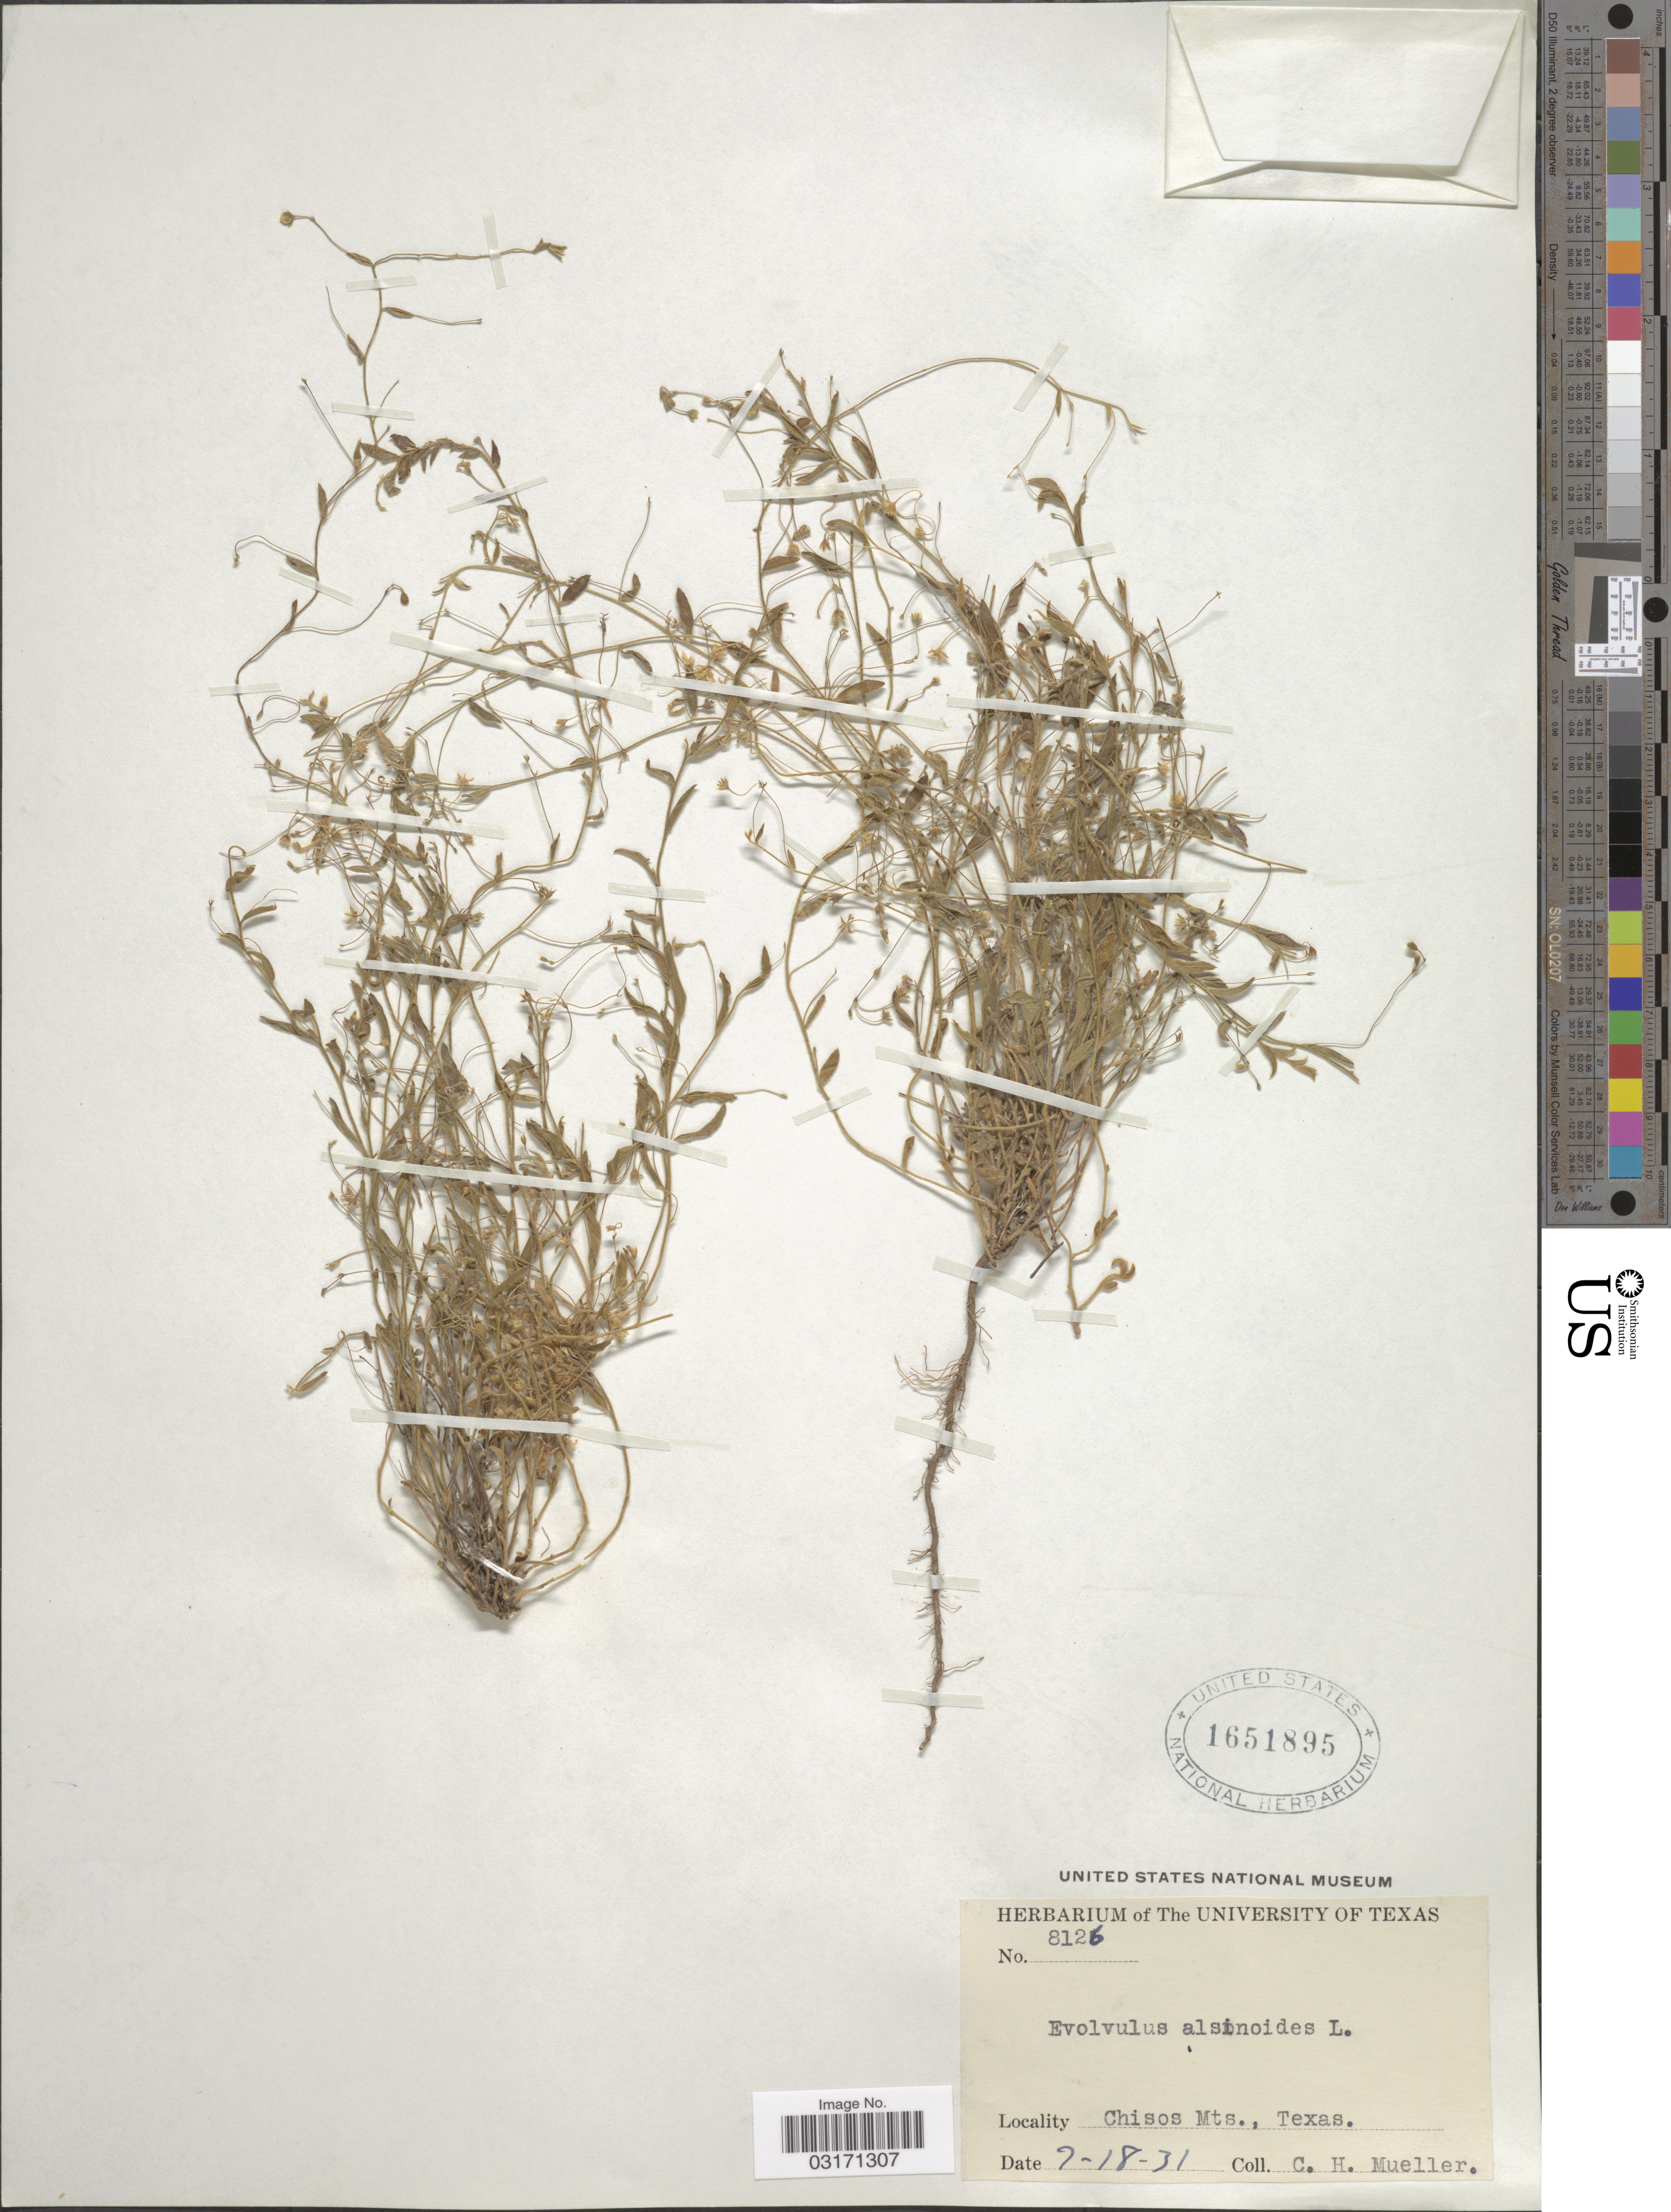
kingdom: Plantae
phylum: Tracheophyta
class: Magnoliopsida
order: Solanales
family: Convolvulaceae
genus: Evolvulus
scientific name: Evolvulus alsinoides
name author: (L.) L.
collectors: C. H. Mueller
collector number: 8126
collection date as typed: Transcribed d/m/y: 18/7/31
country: United States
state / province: Texas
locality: Chisos Mts.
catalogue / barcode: US 1651895